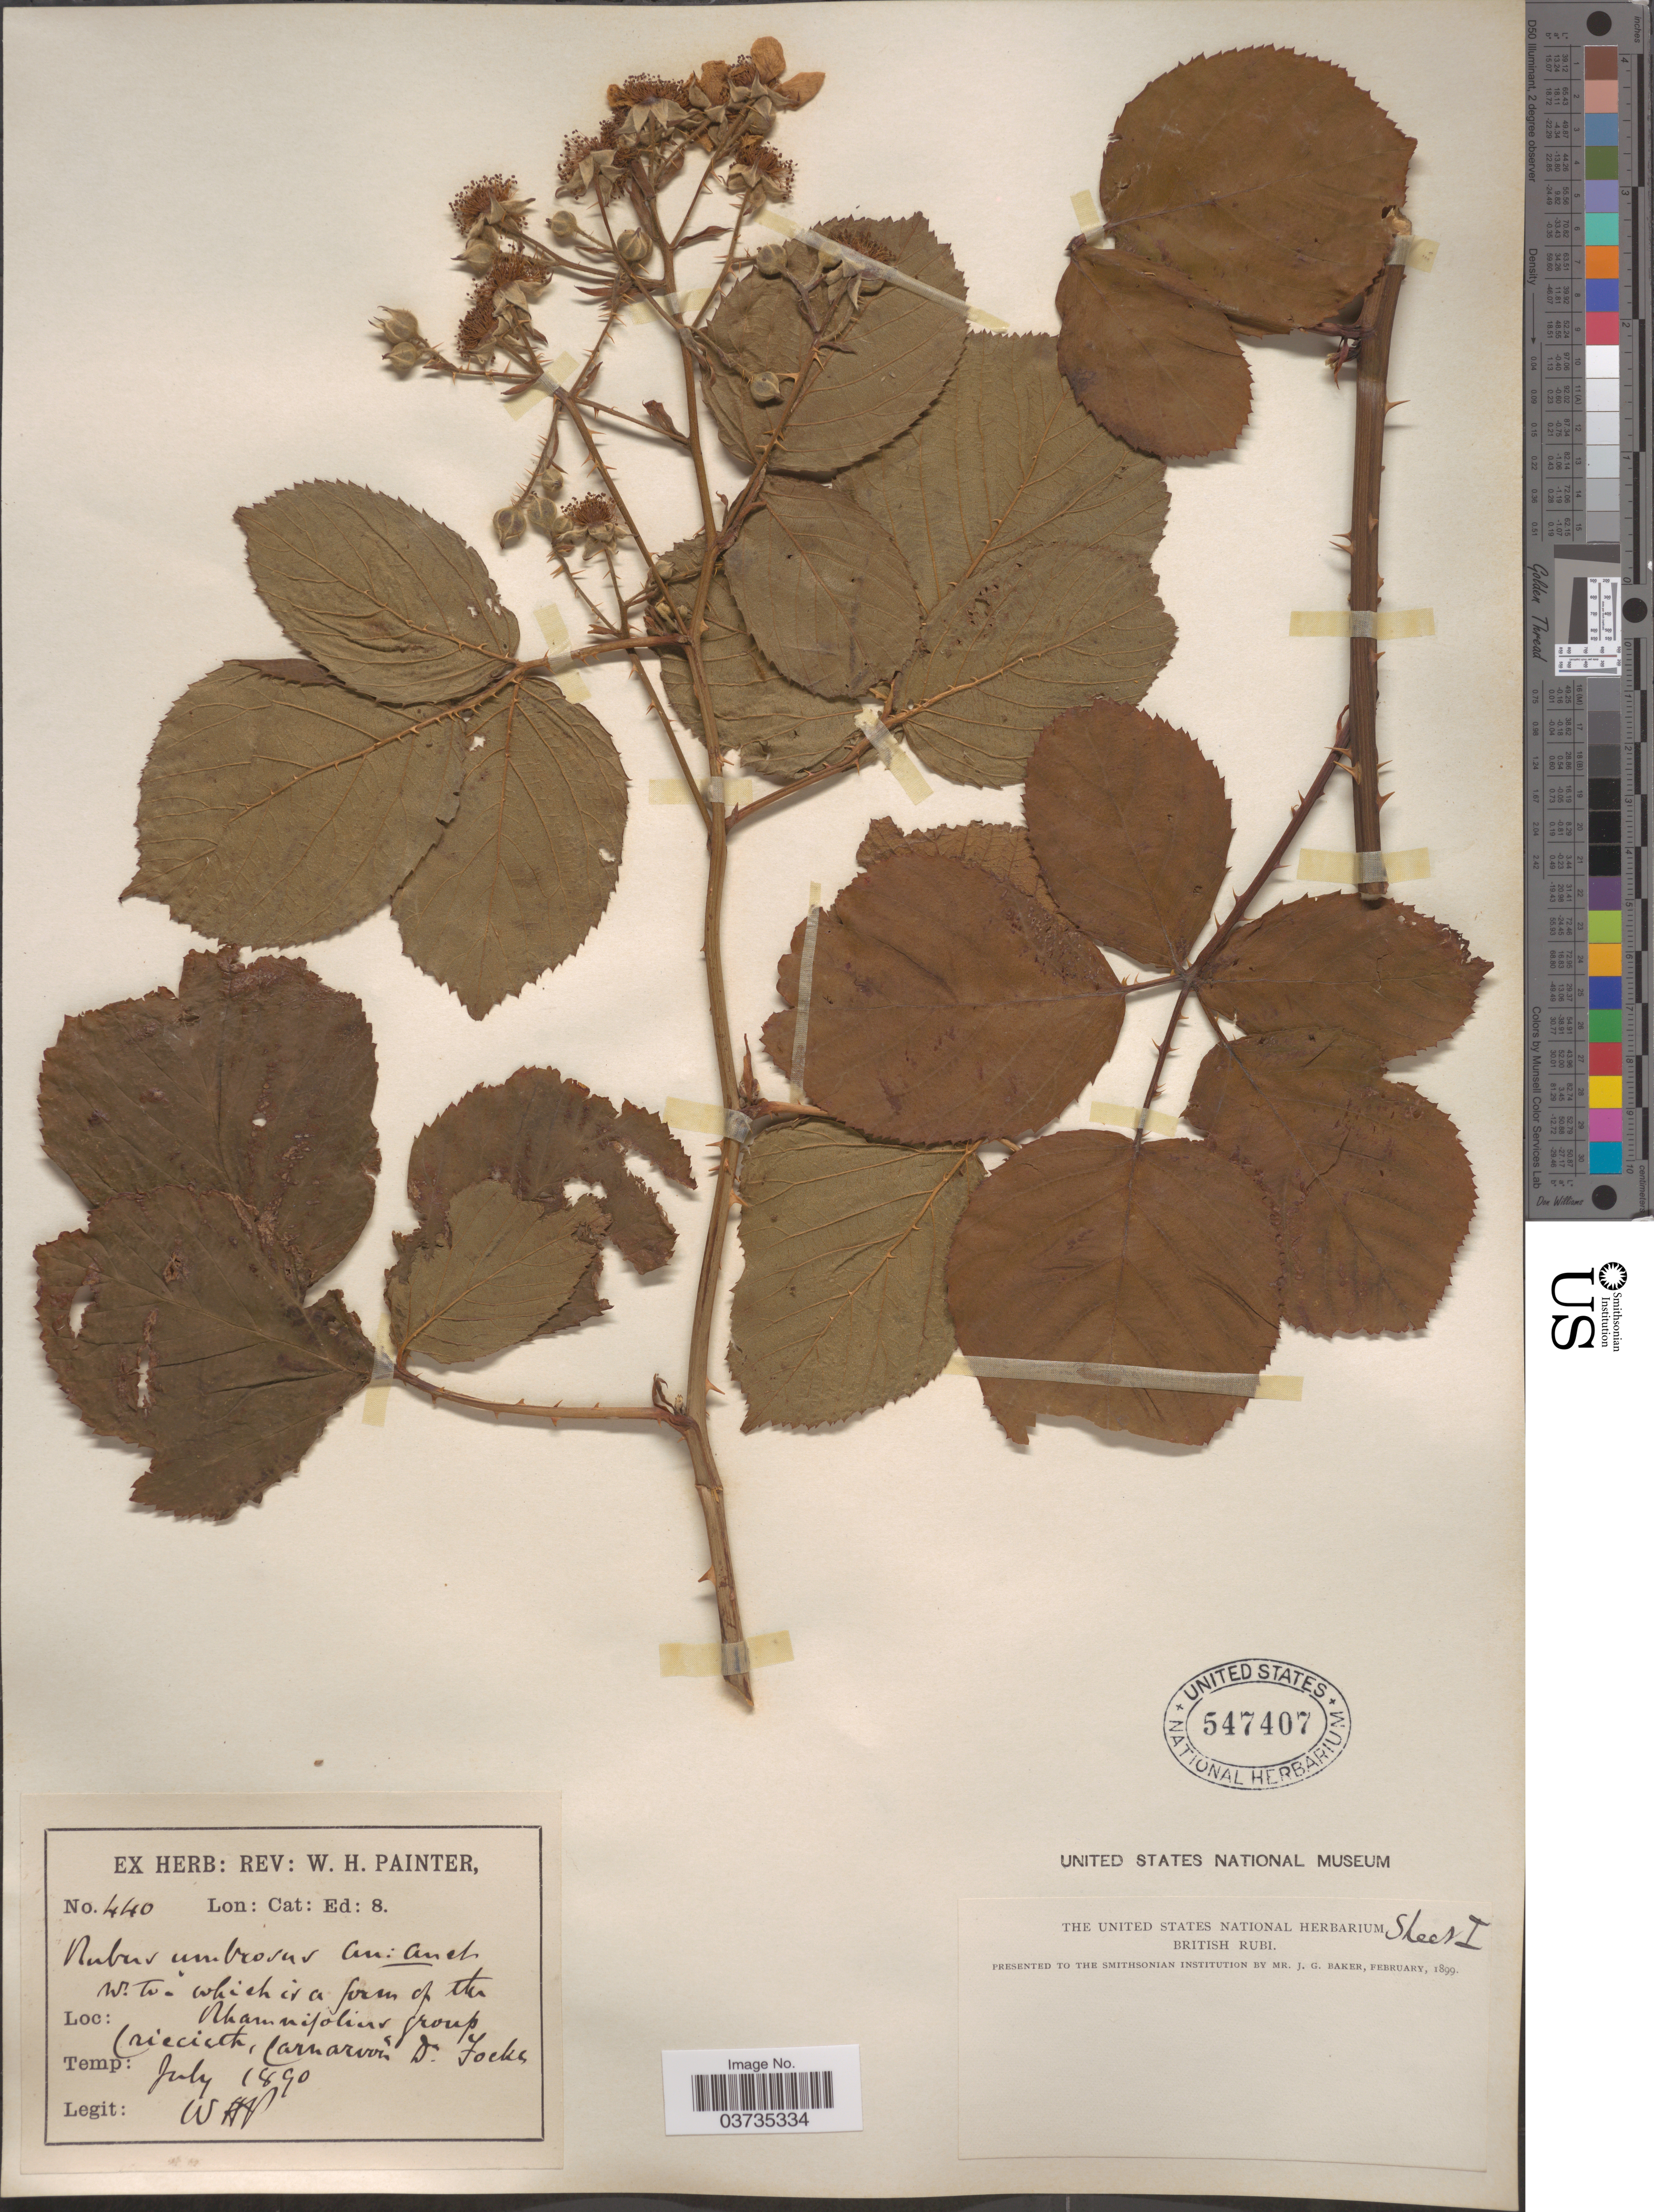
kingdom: Plantae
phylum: Tracheophyta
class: Magnoliopsida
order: Rosales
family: Rosaceae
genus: Rubus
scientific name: Rubus umbrosus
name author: (Weihe & Nees) Boreau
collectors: W. H. Painter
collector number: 440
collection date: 1890-07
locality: Criccieth, Carnarvon. D. Focks.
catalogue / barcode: US 547407